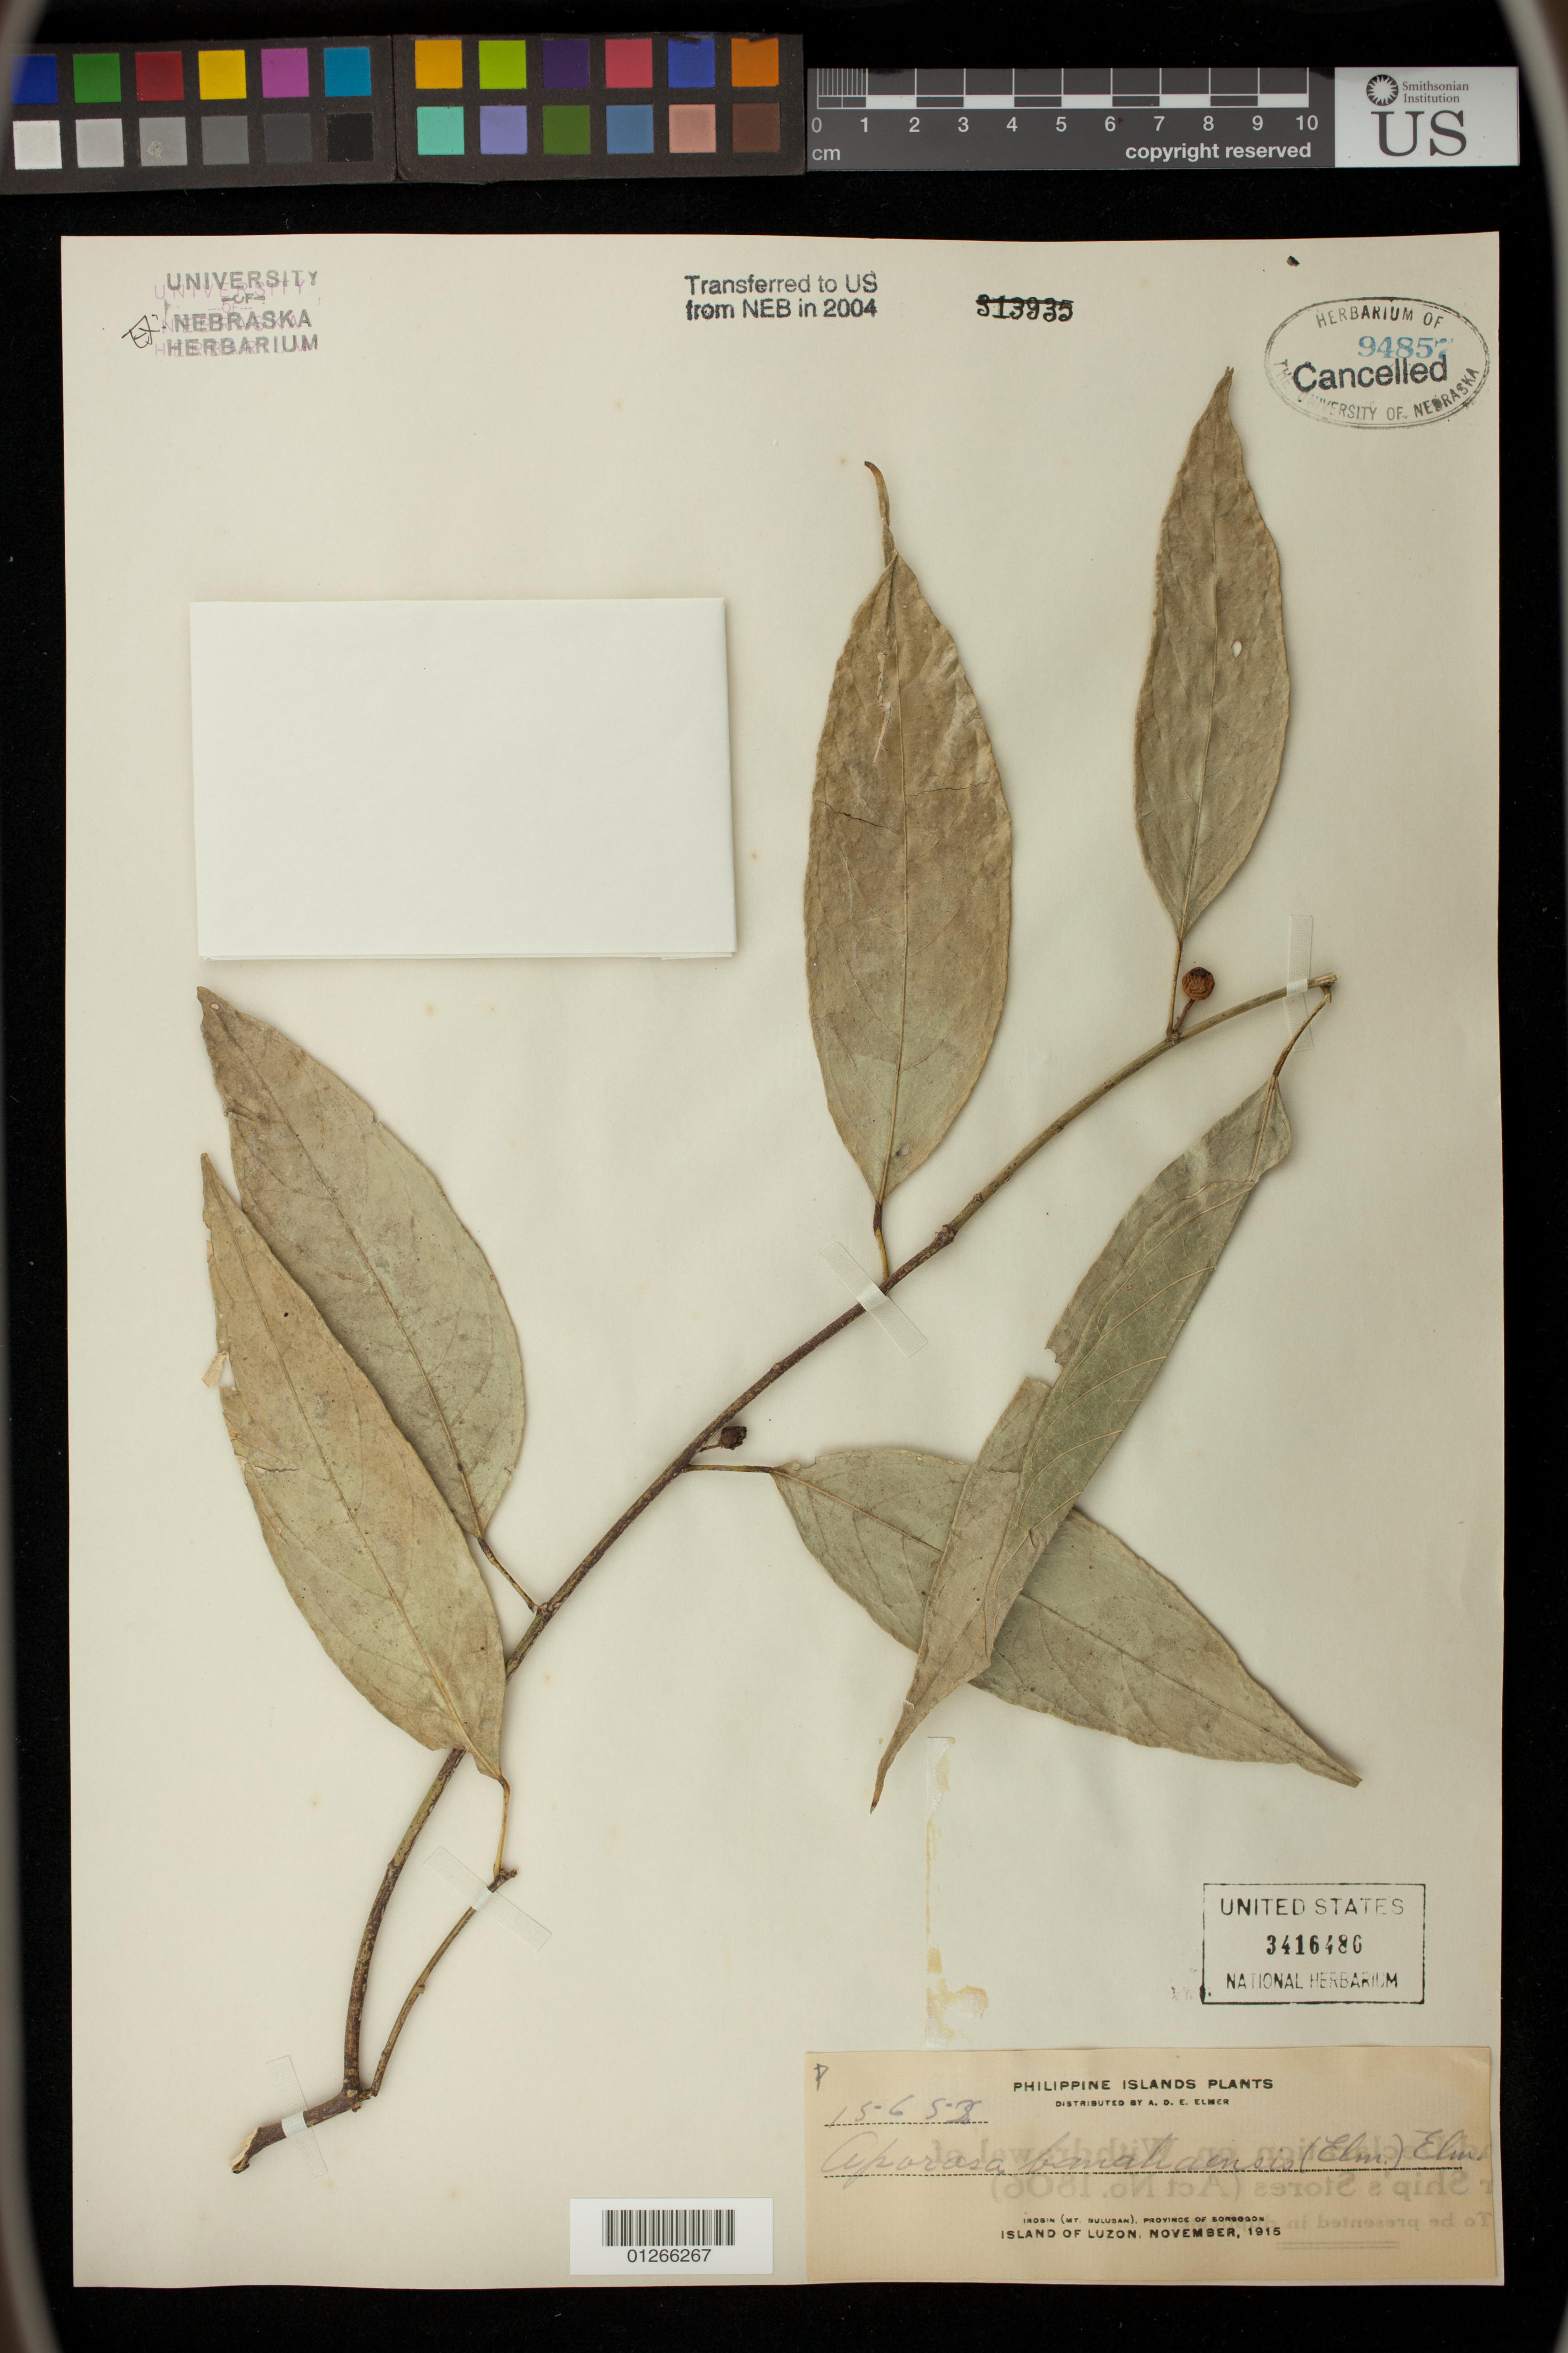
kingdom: Plantae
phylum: Tracheophyta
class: Magnoliopsida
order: Malpighiales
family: Phyllanthaceae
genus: Aporosa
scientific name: Aporosa banahaensis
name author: (Elmer) Merr.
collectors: A. D. E. Elmer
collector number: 15658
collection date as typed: Nov 1915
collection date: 1915-11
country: Philippines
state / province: Bicol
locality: Irosin (Mt. Bulusan), Province of Sorsogon, Island of Luzon